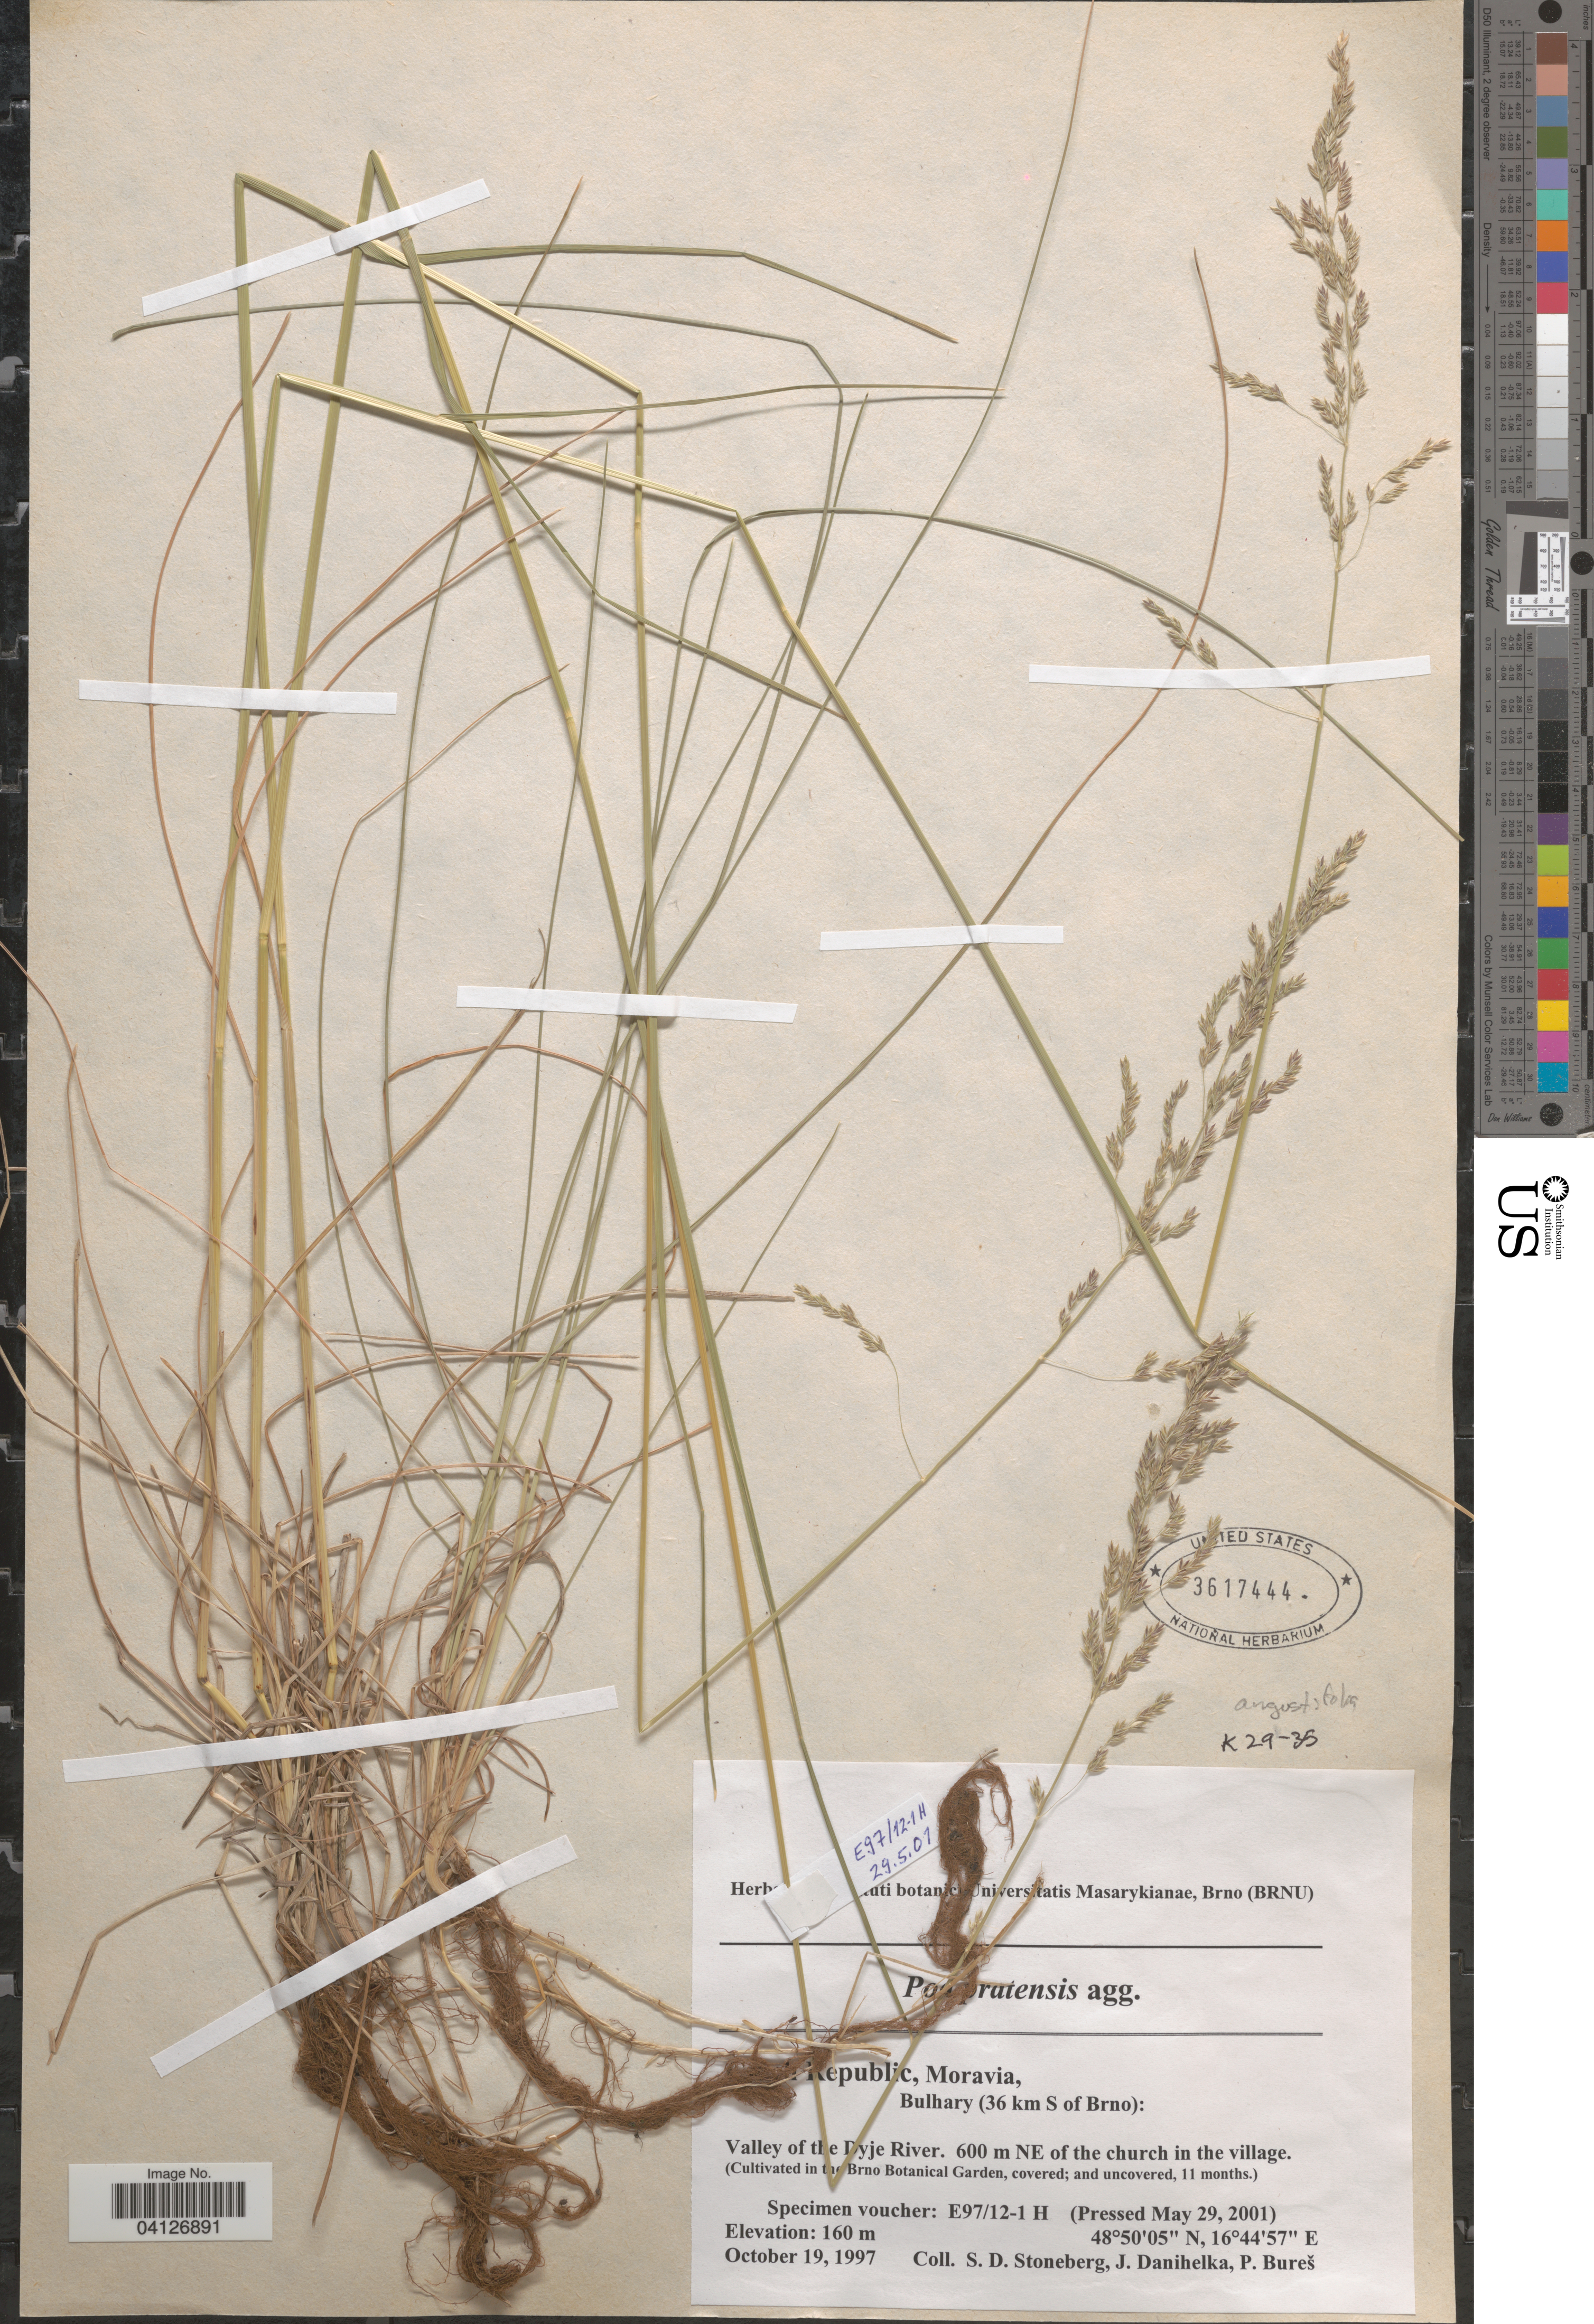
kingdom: Plantae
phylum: Tracheophyta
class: Liliopsida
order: Poales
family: Poaceae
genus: Poa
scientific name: Poa pratensis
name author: L.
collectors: Ex herb. instituti botanici Universitatis Masarykianae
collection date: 2001-05-29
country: Czechia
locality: In the Brno Botanical Garden, covered; and uncovered, 11 months.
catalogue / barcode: US 3617444